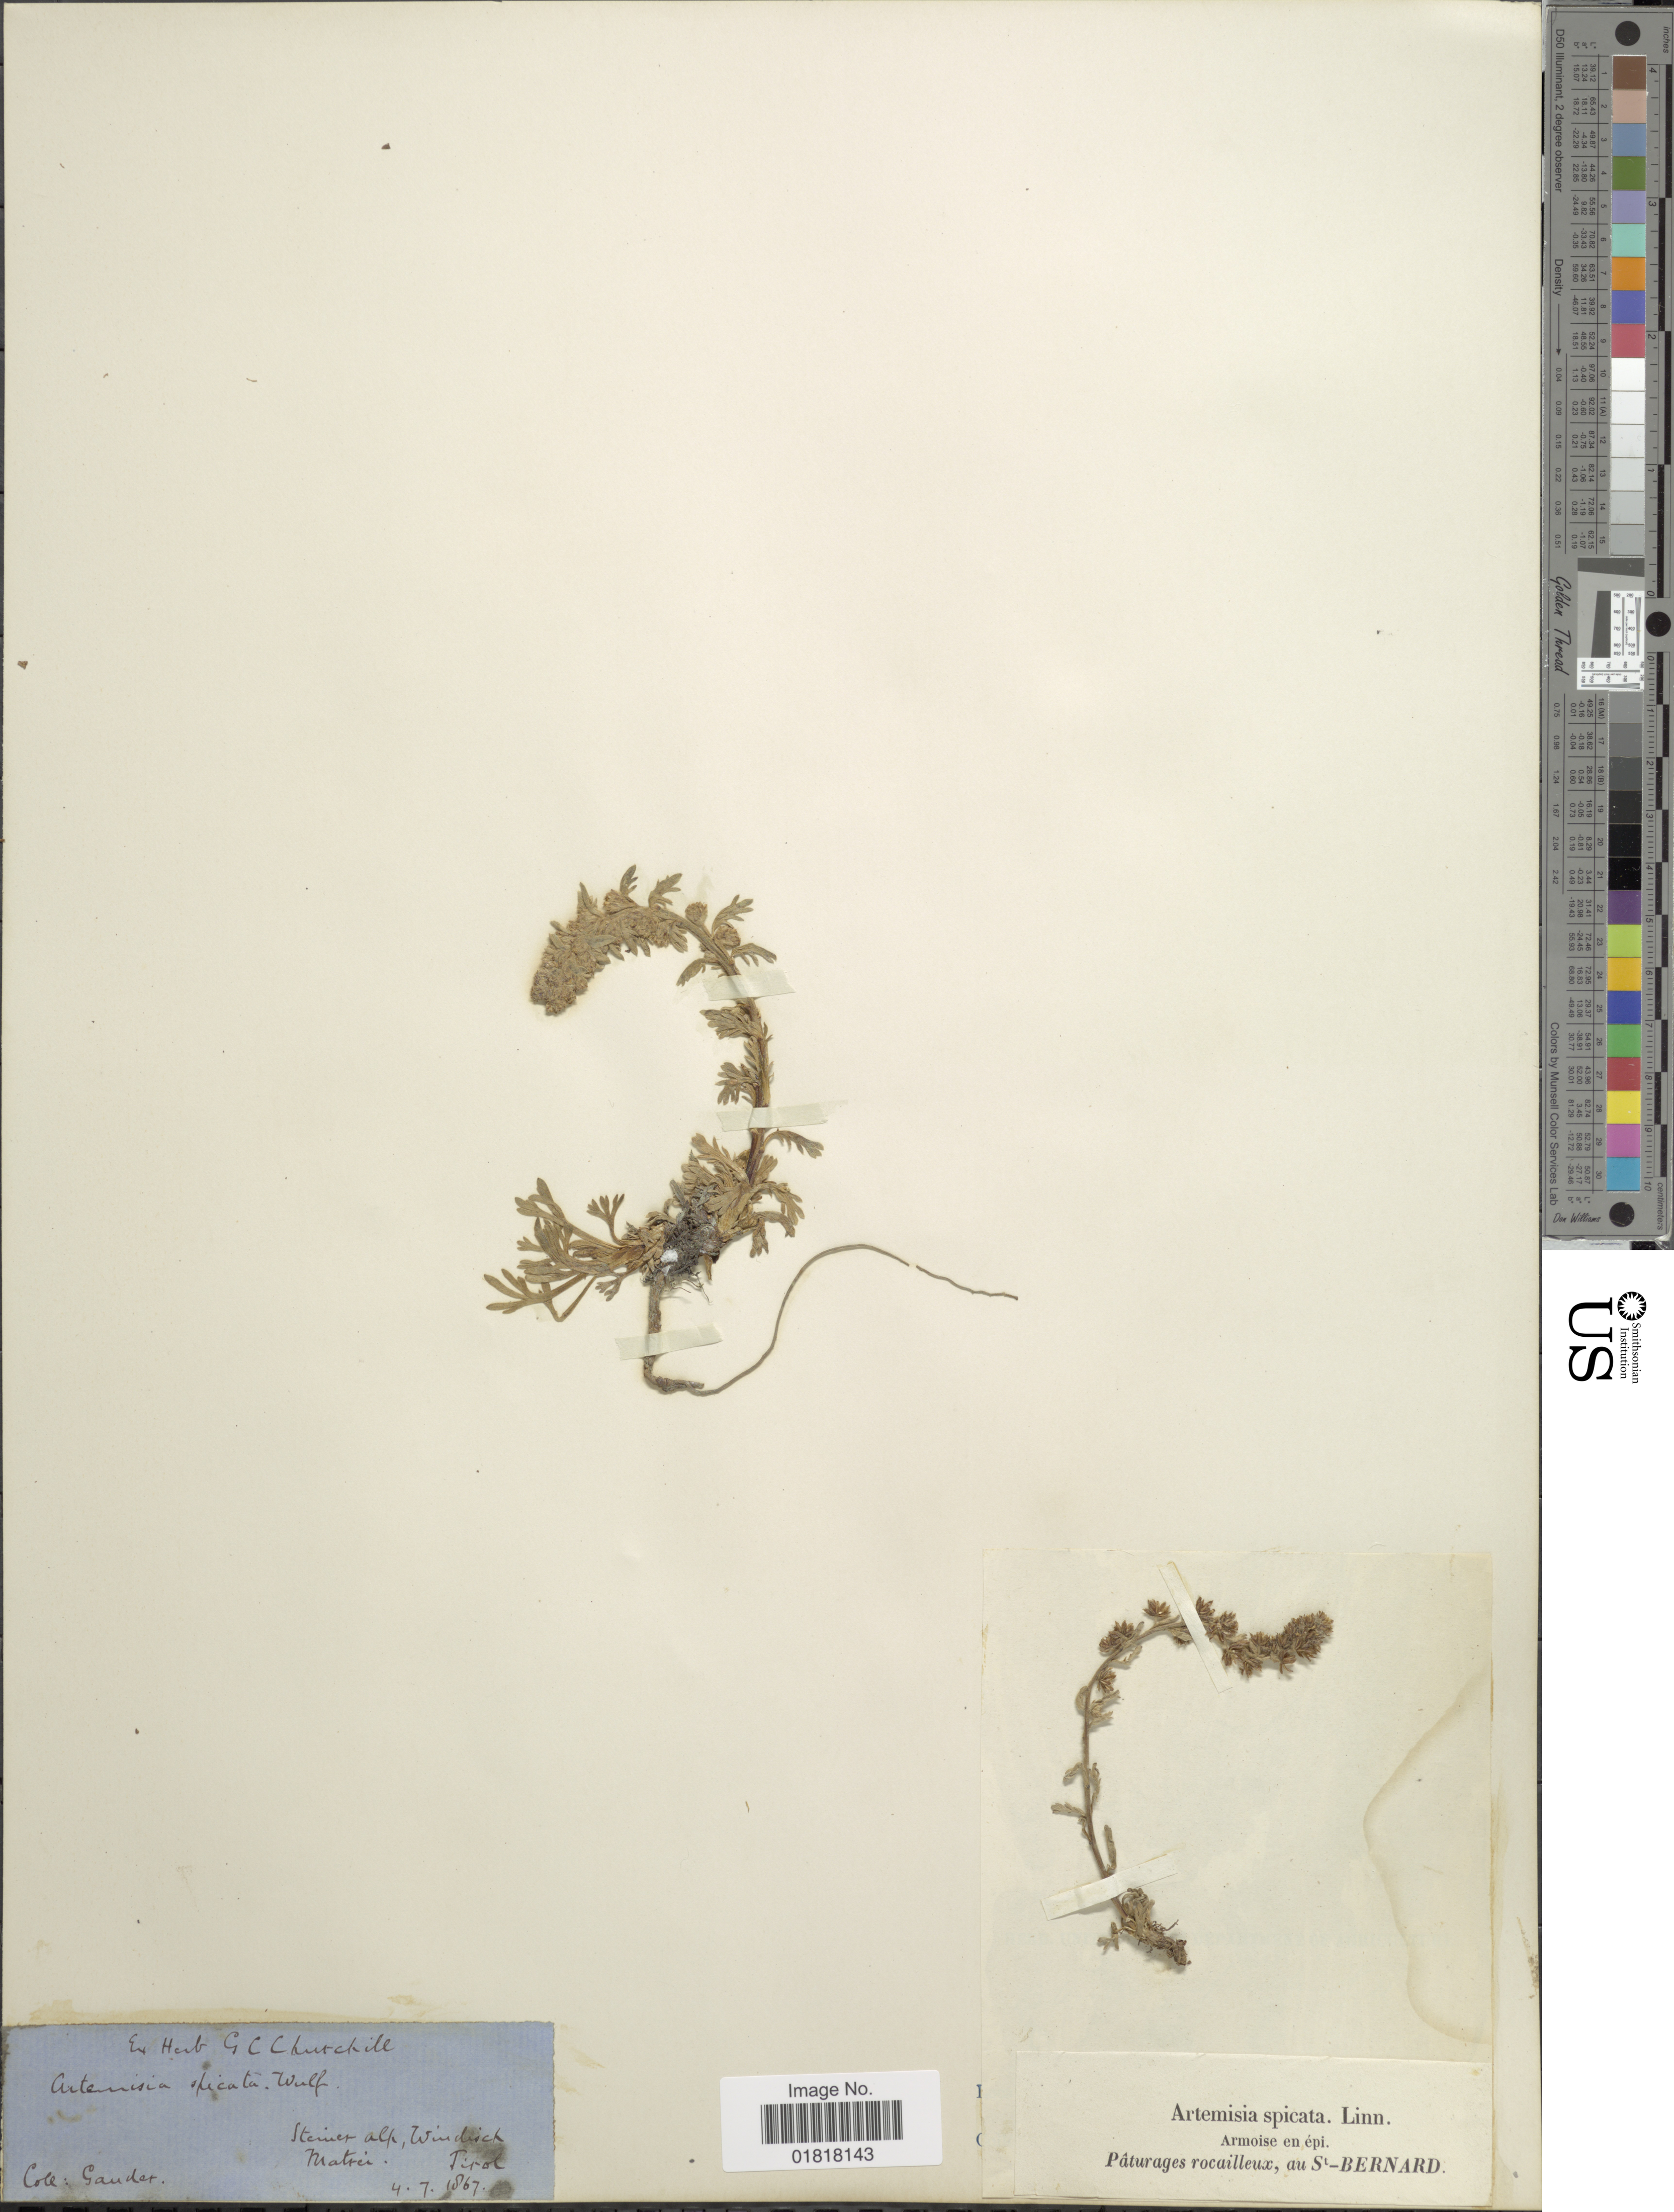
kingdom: Plantae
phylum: Tracheophyta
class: Magnoliopsida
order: Asterales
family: Asteraceae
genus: Artemisia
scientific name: Artemisia spicata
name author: (Baumg.) Wulfen ex Jacq.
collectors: -- Gander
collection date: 1867-07-04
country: Austria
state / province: Tirol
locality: Steiuet alp, windisch Matrei [interpreted]